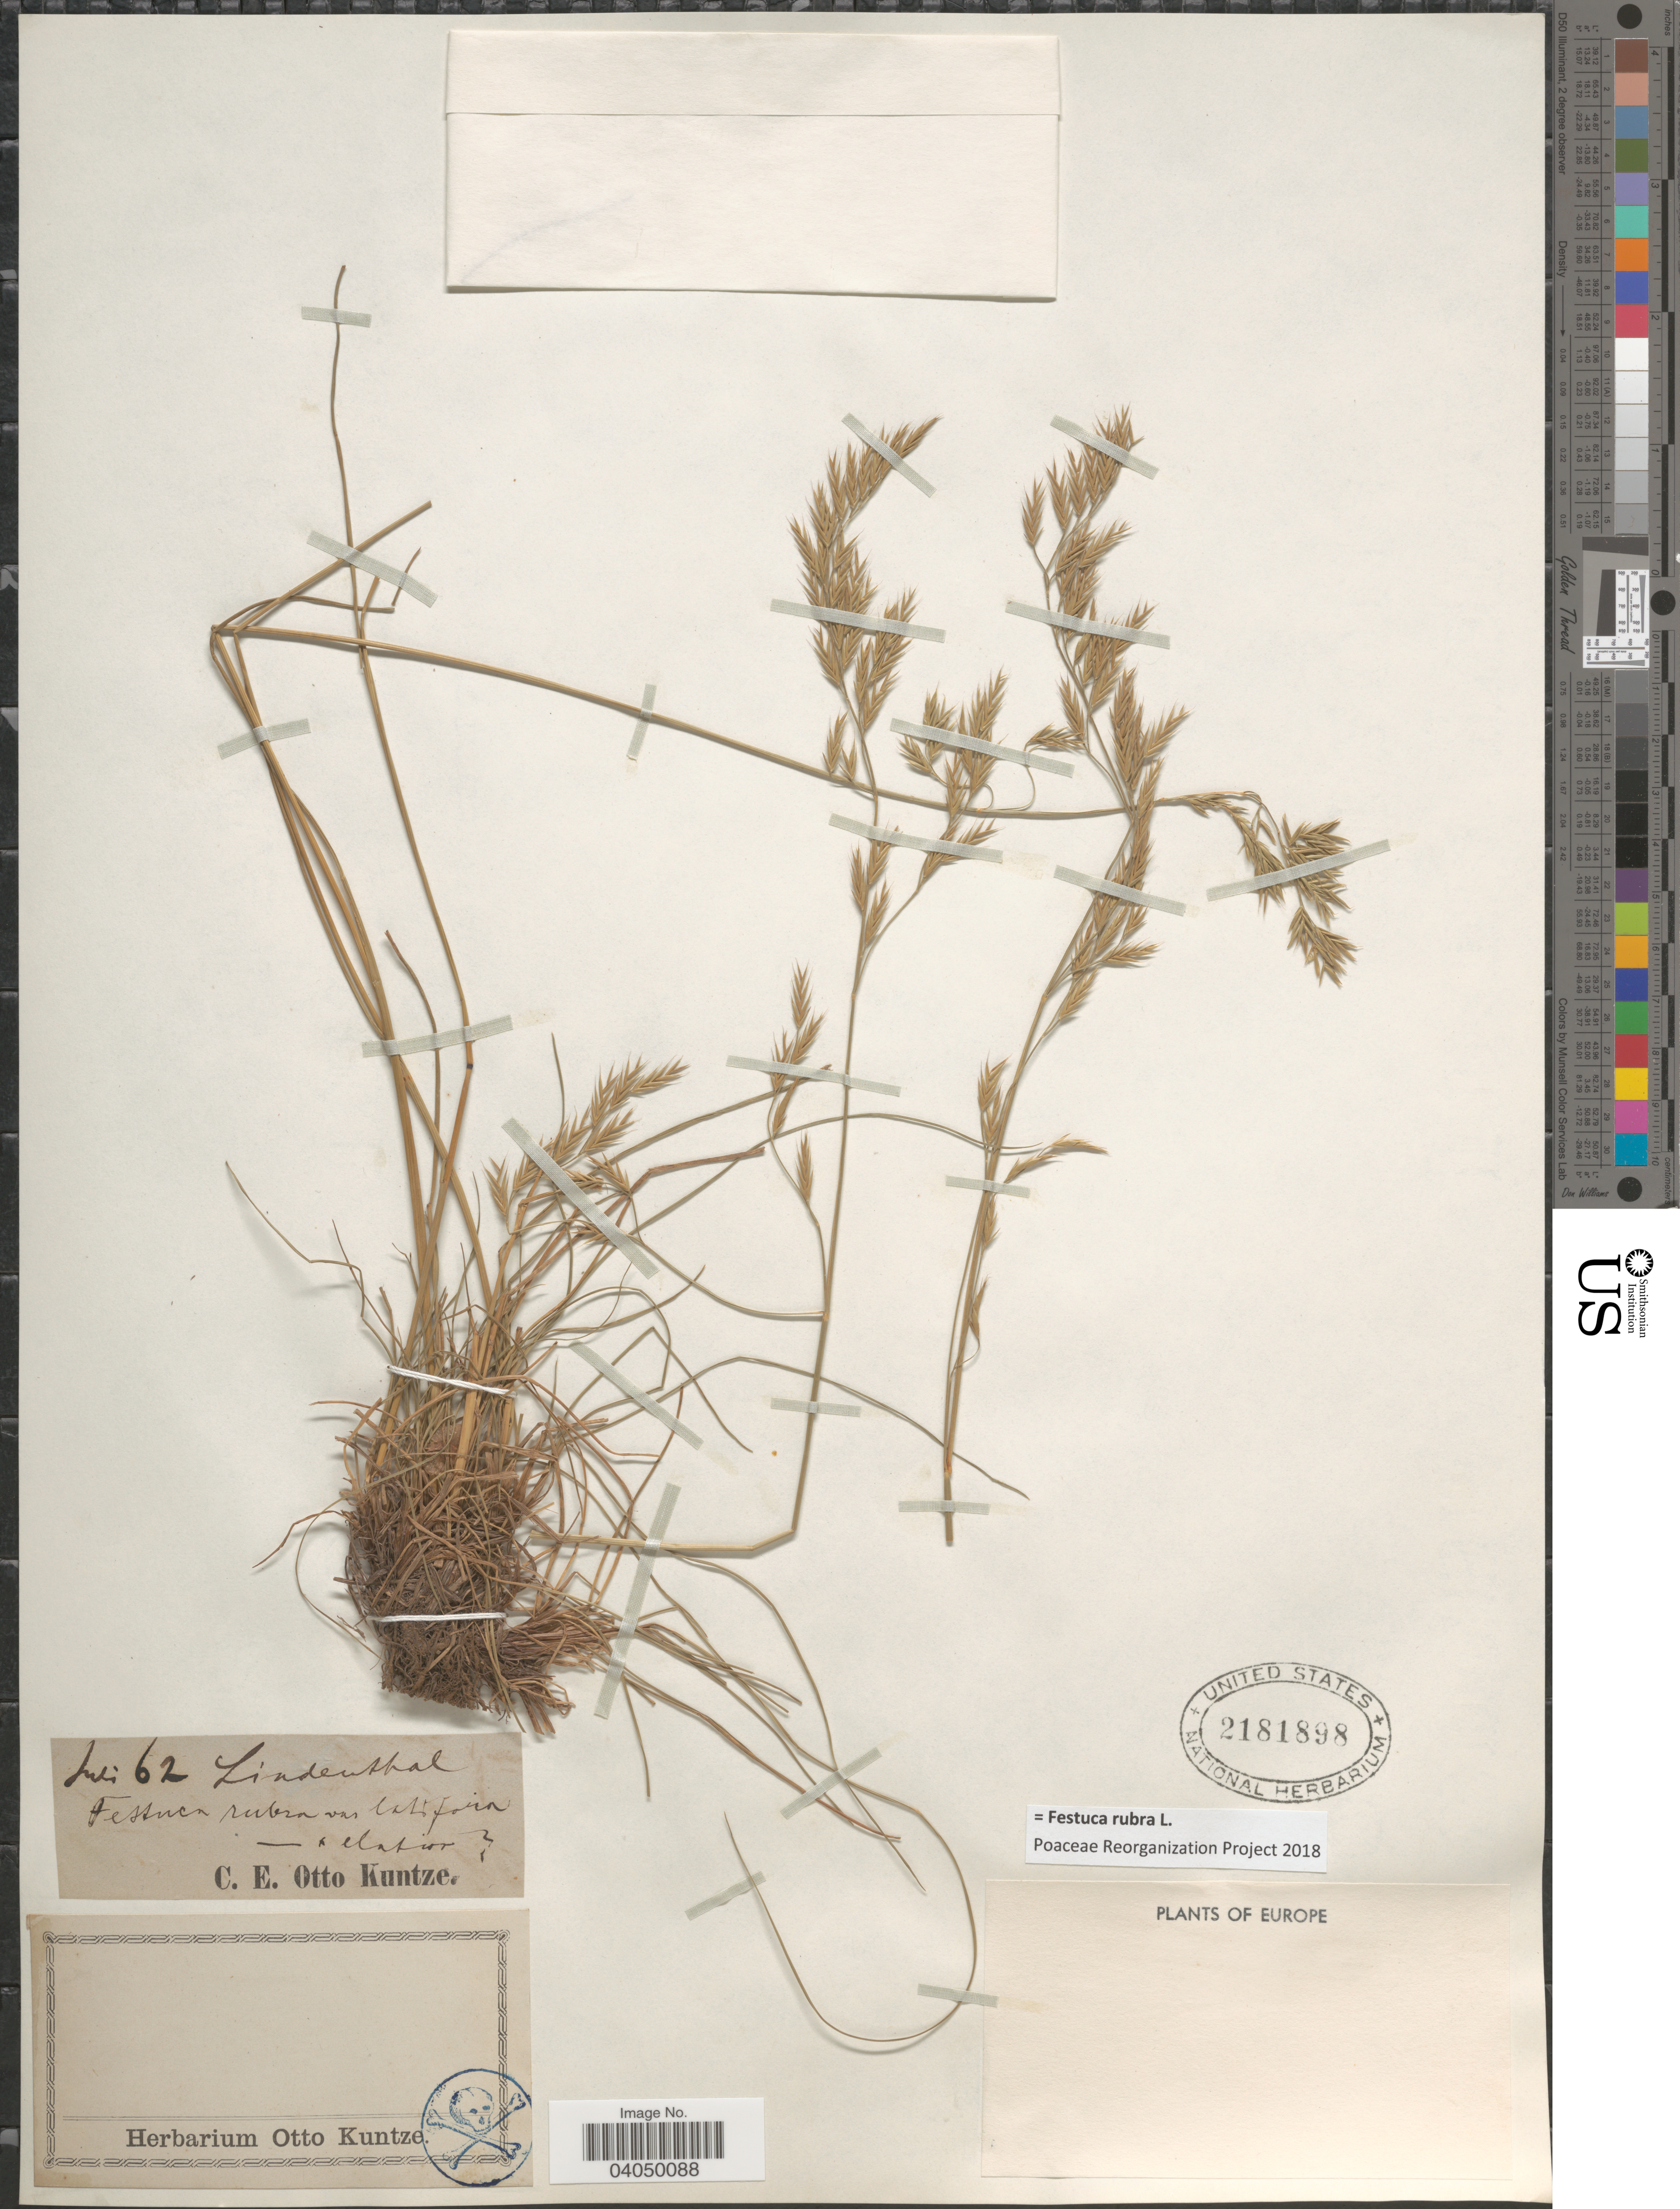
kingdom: Plantae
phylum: Tracheophyta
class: Liliopsida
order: Poales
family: Poaceae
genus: Festuca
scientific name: Festuca rubra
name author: L.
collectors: C.E.O. Kuntze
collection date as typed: Transcribed d/m/y: /7/62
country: Germany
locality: Lindenthal. Europe.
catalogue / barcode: US 2181898